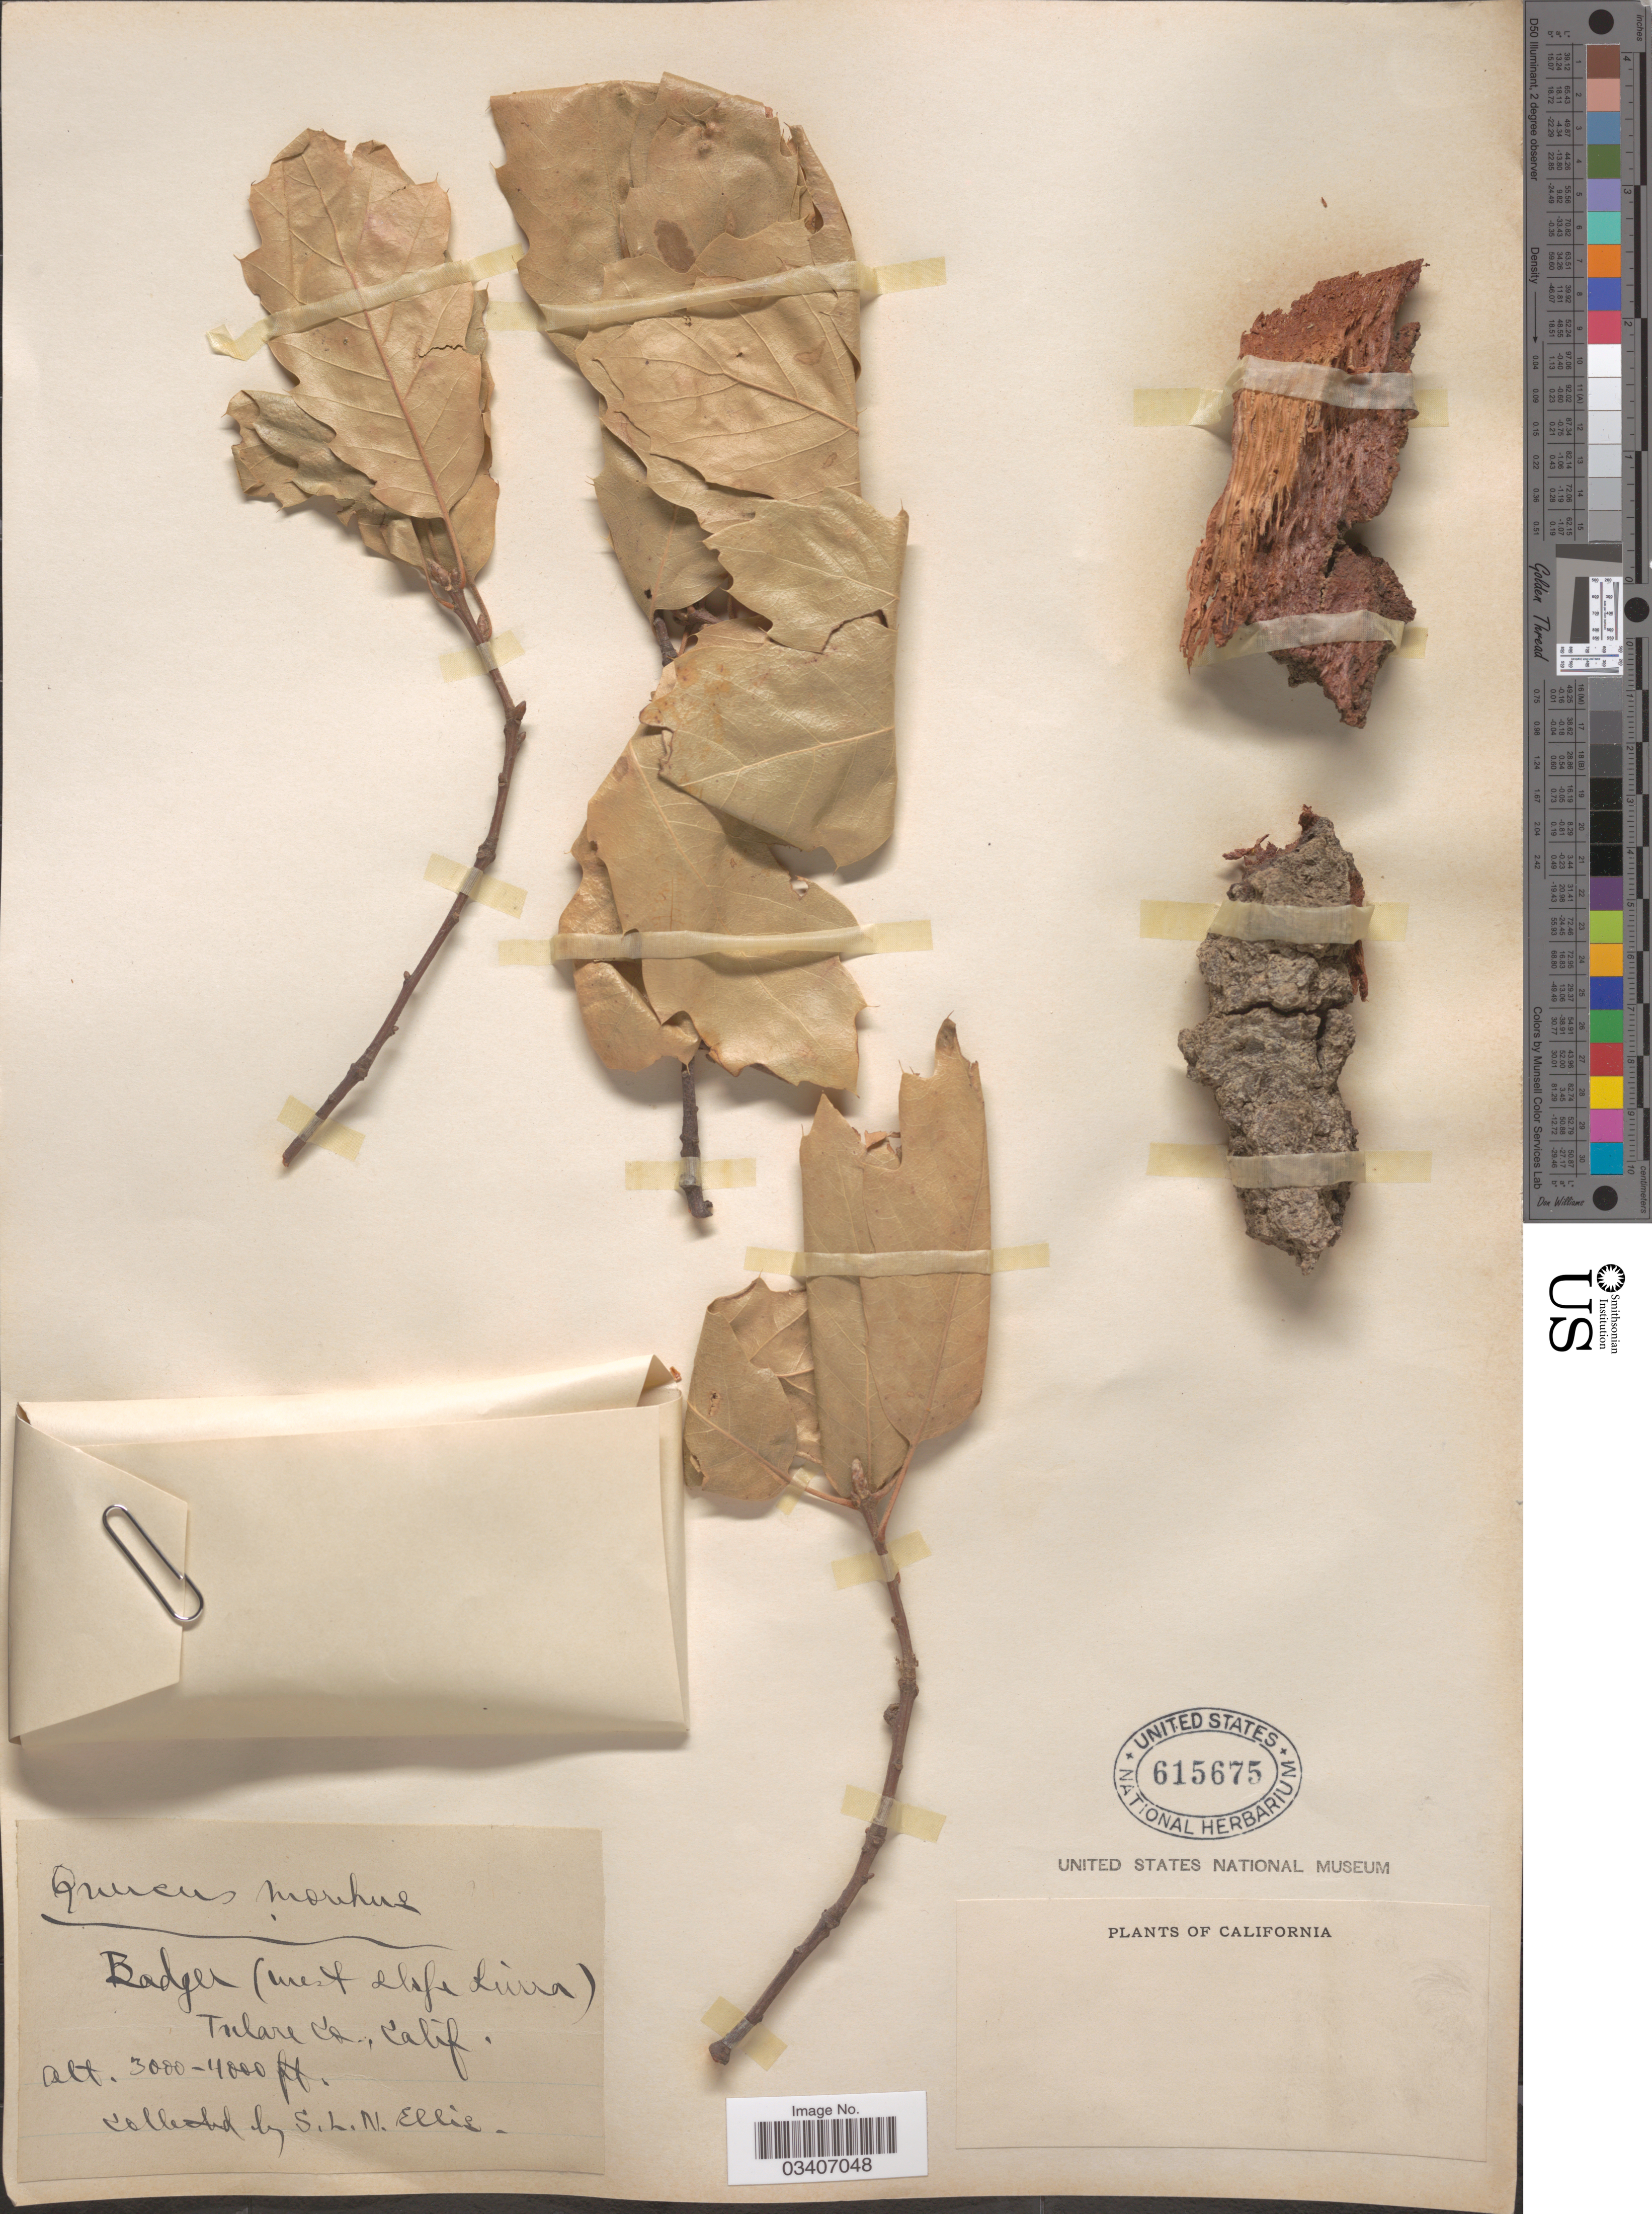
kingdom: Plantae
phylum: Tracheophyta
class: Magnoliopsida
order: Fagales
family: Fagaceae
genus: Quercus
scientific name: Quercus x moreha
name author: Kellogg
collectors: S. Ellis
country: United States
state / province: California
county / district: Tulare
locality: Badger (west slope Sierra). Tulare Co.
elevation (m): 914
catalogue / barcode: US 615675